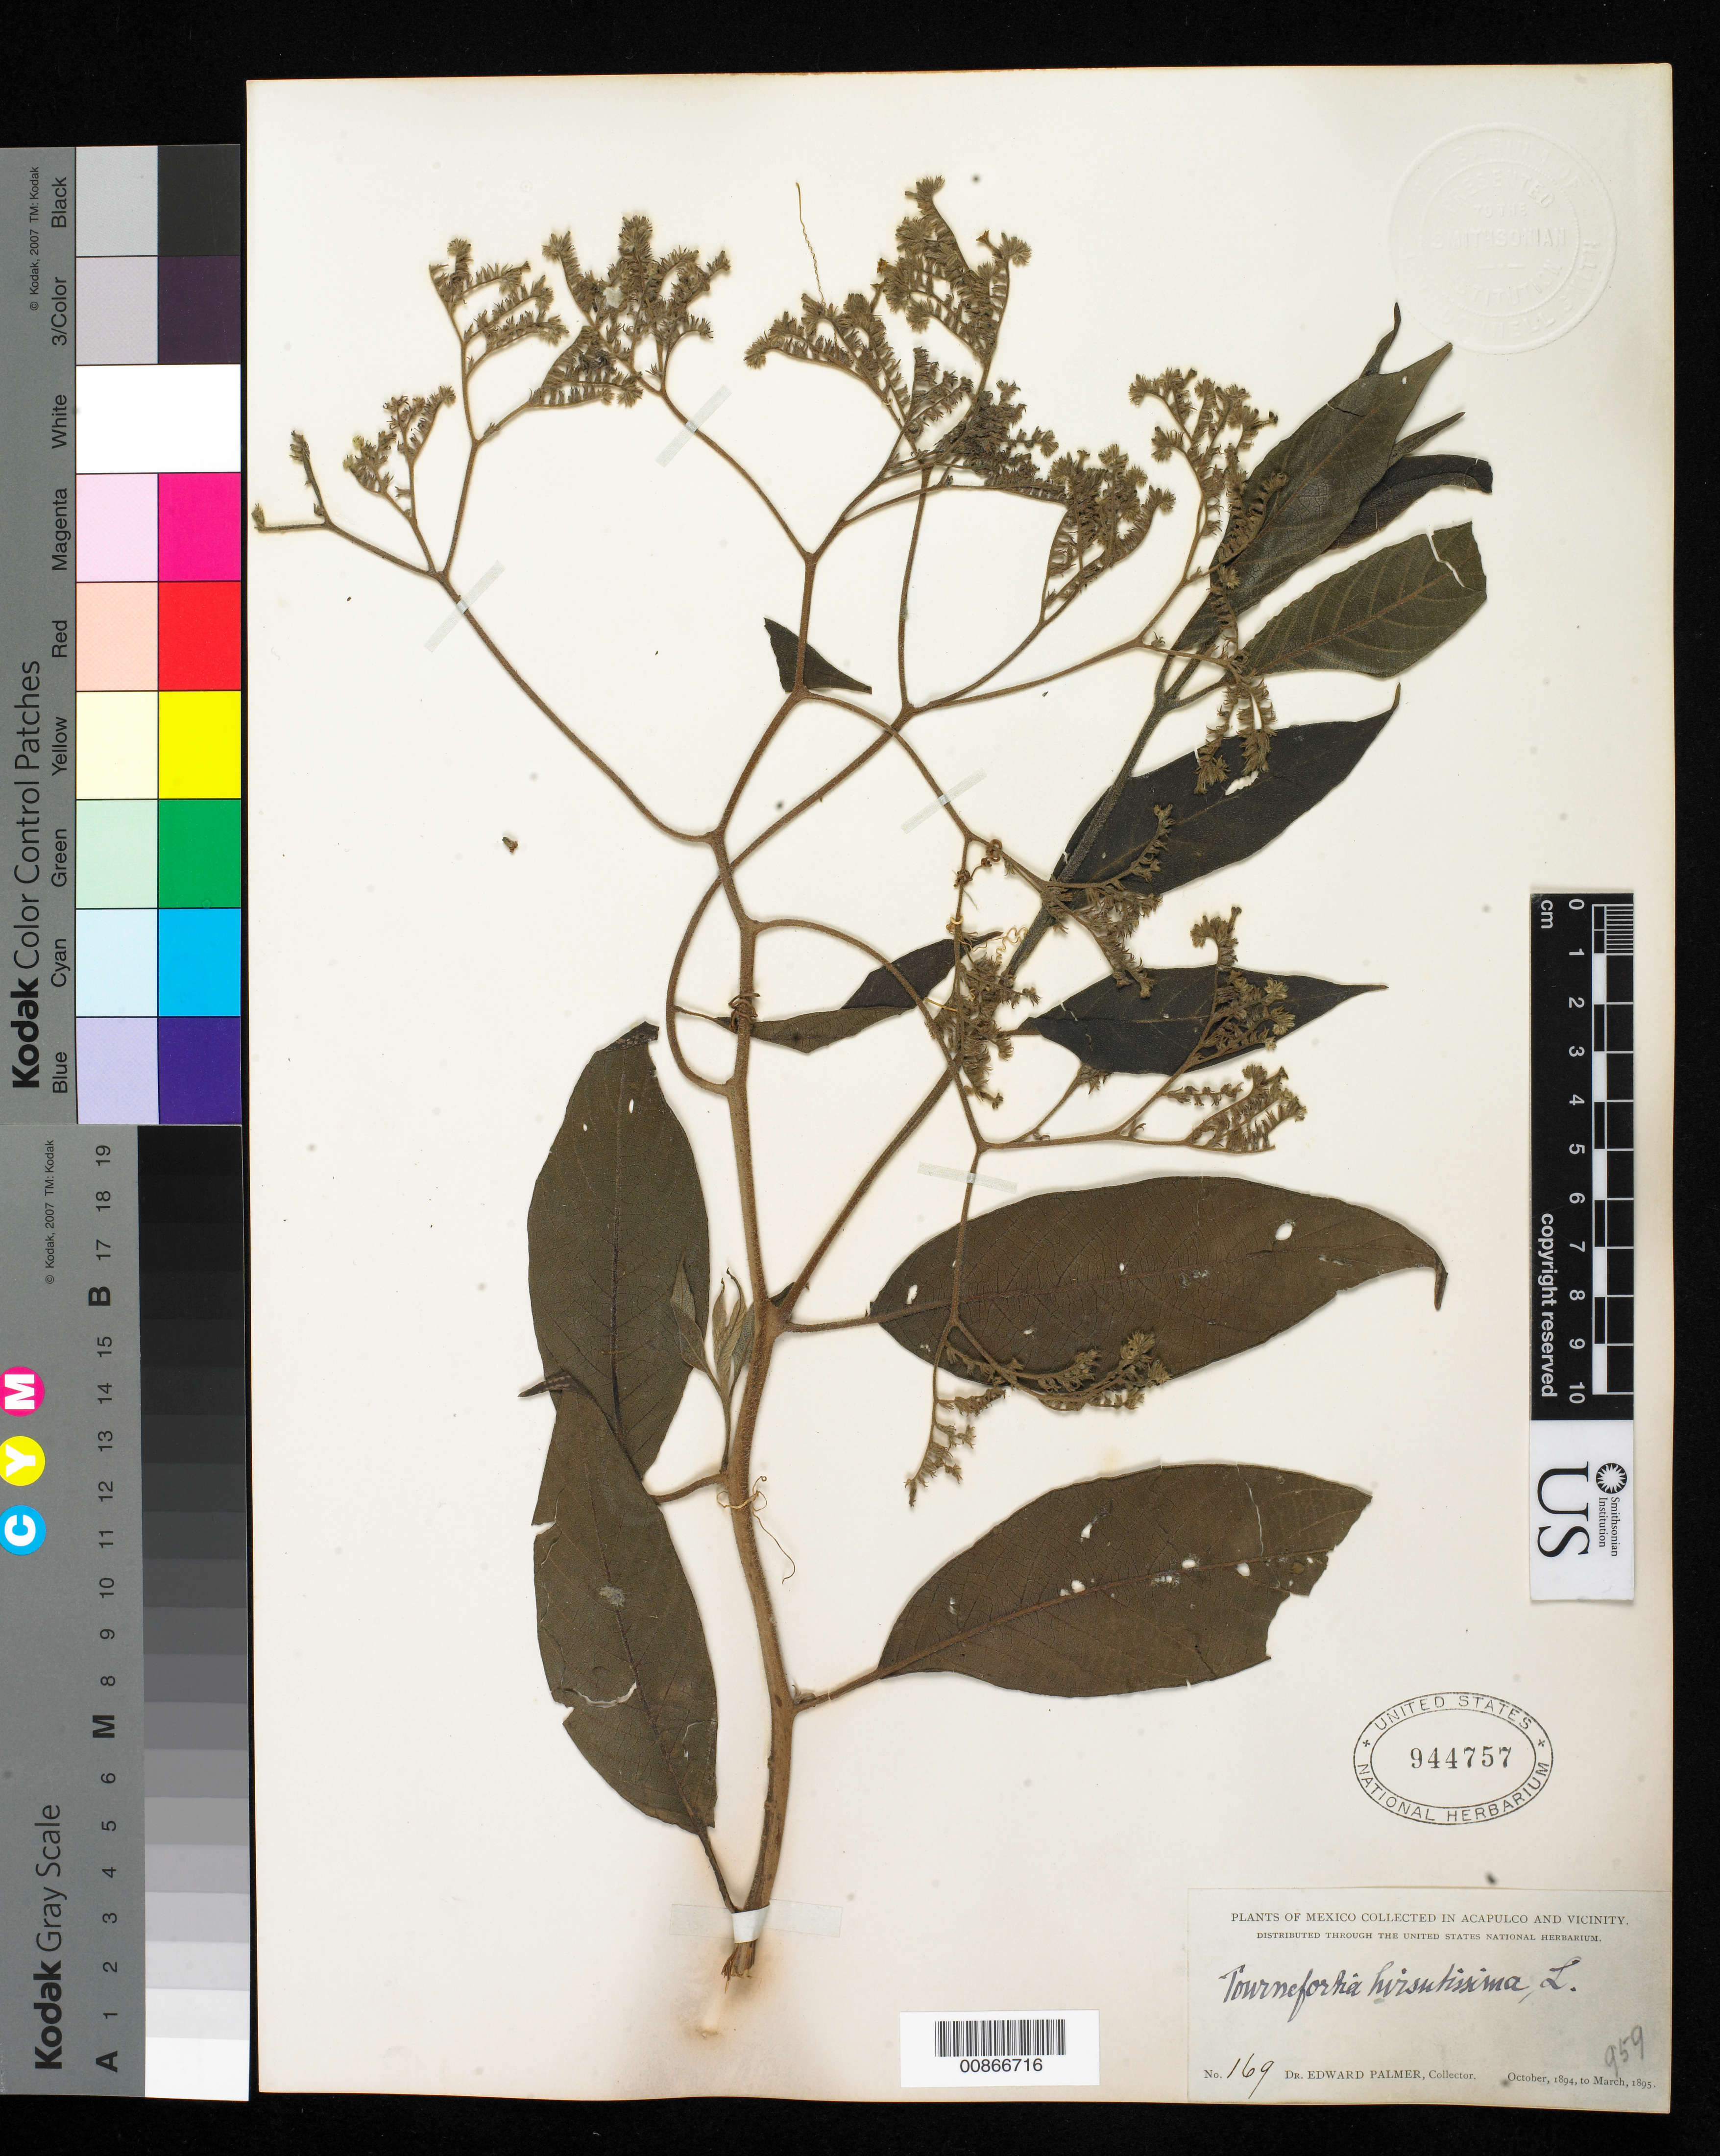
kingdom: Plantae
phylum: Tracheophyta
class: Magnoliopsida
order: Boraginales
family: Heliotropiaceae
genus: Tournefortia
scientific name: Tournefortia hirsutissima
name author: L.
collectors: E. Palmer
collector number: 169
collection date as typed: Oct 1894 to -- Mar 1895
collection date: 1894-10/1895-03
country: Mexico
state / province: Guerrero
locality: Acapulco, Guerrero and vicinity.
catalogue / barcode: US 944757